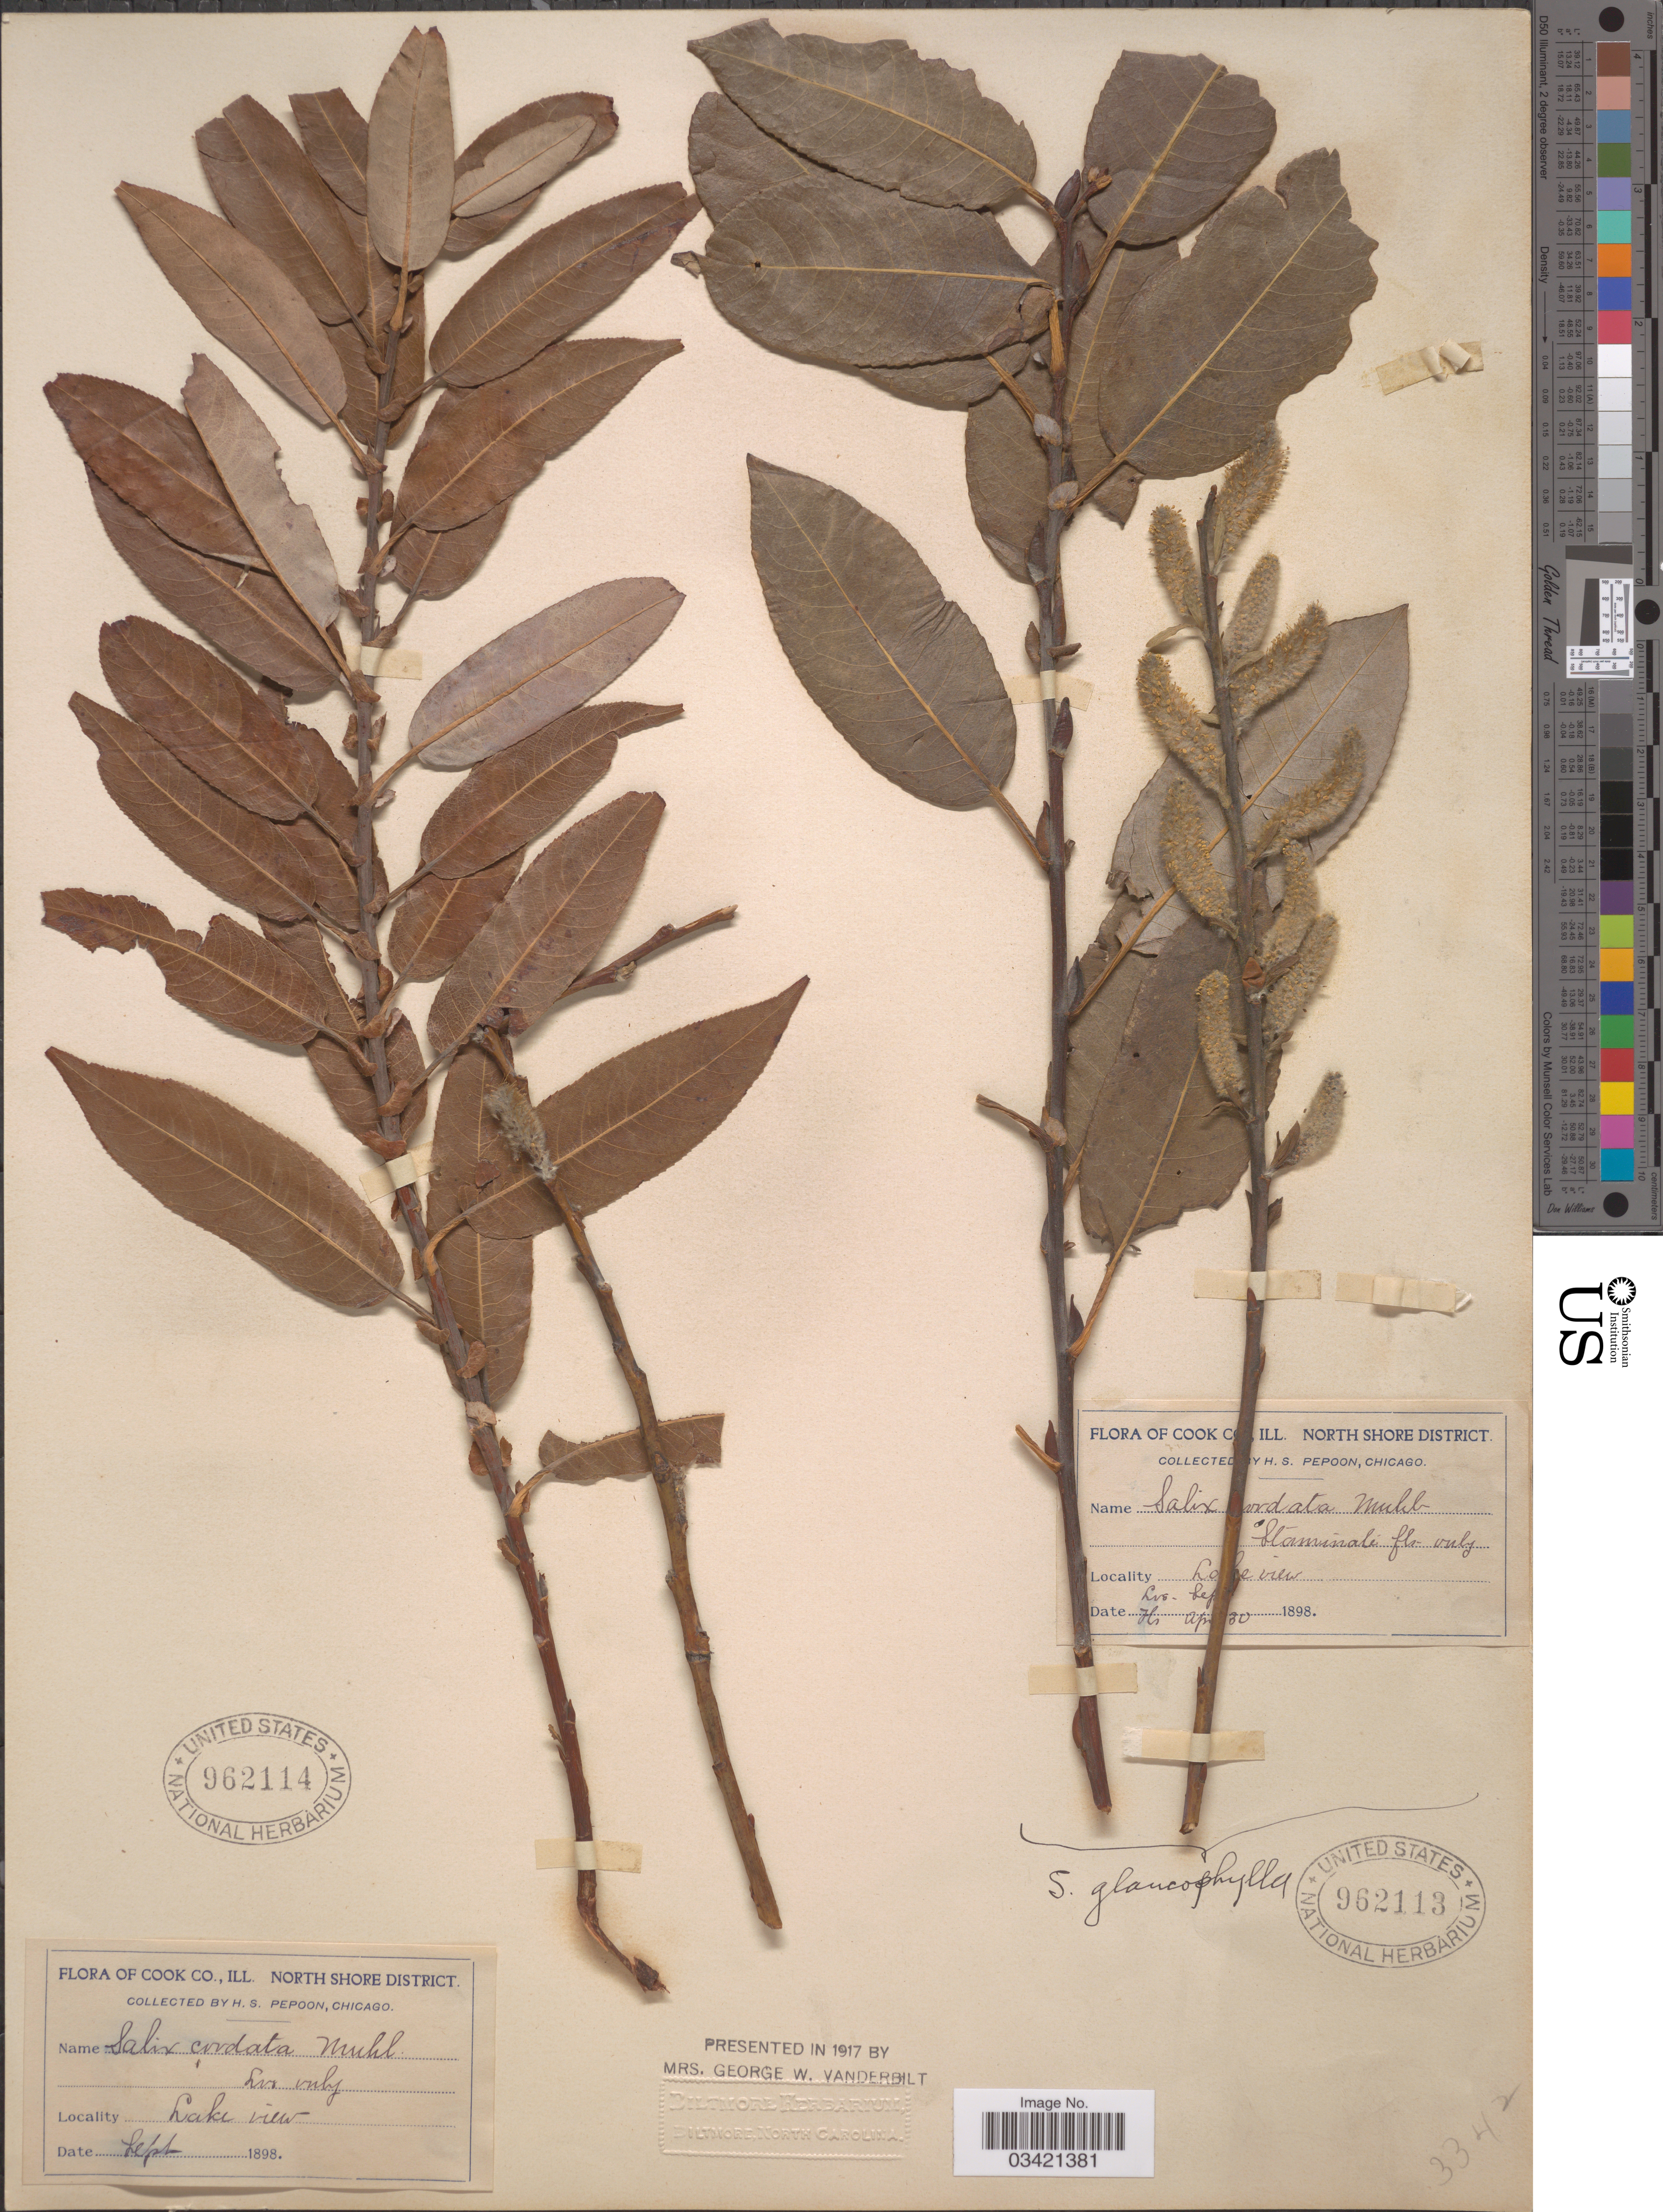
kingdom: Plantae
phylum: Tracheophyta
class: Magnoliopsida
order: Malpighiales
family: Salicaceae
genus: Salix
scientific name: Salix glaucophylla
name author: Andersson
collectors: H. Pepoon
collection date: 1898-04-30/1898-09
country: United States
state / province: Illinois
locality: Cook Co. North Shore District. Lake view.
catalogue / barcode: US 962113